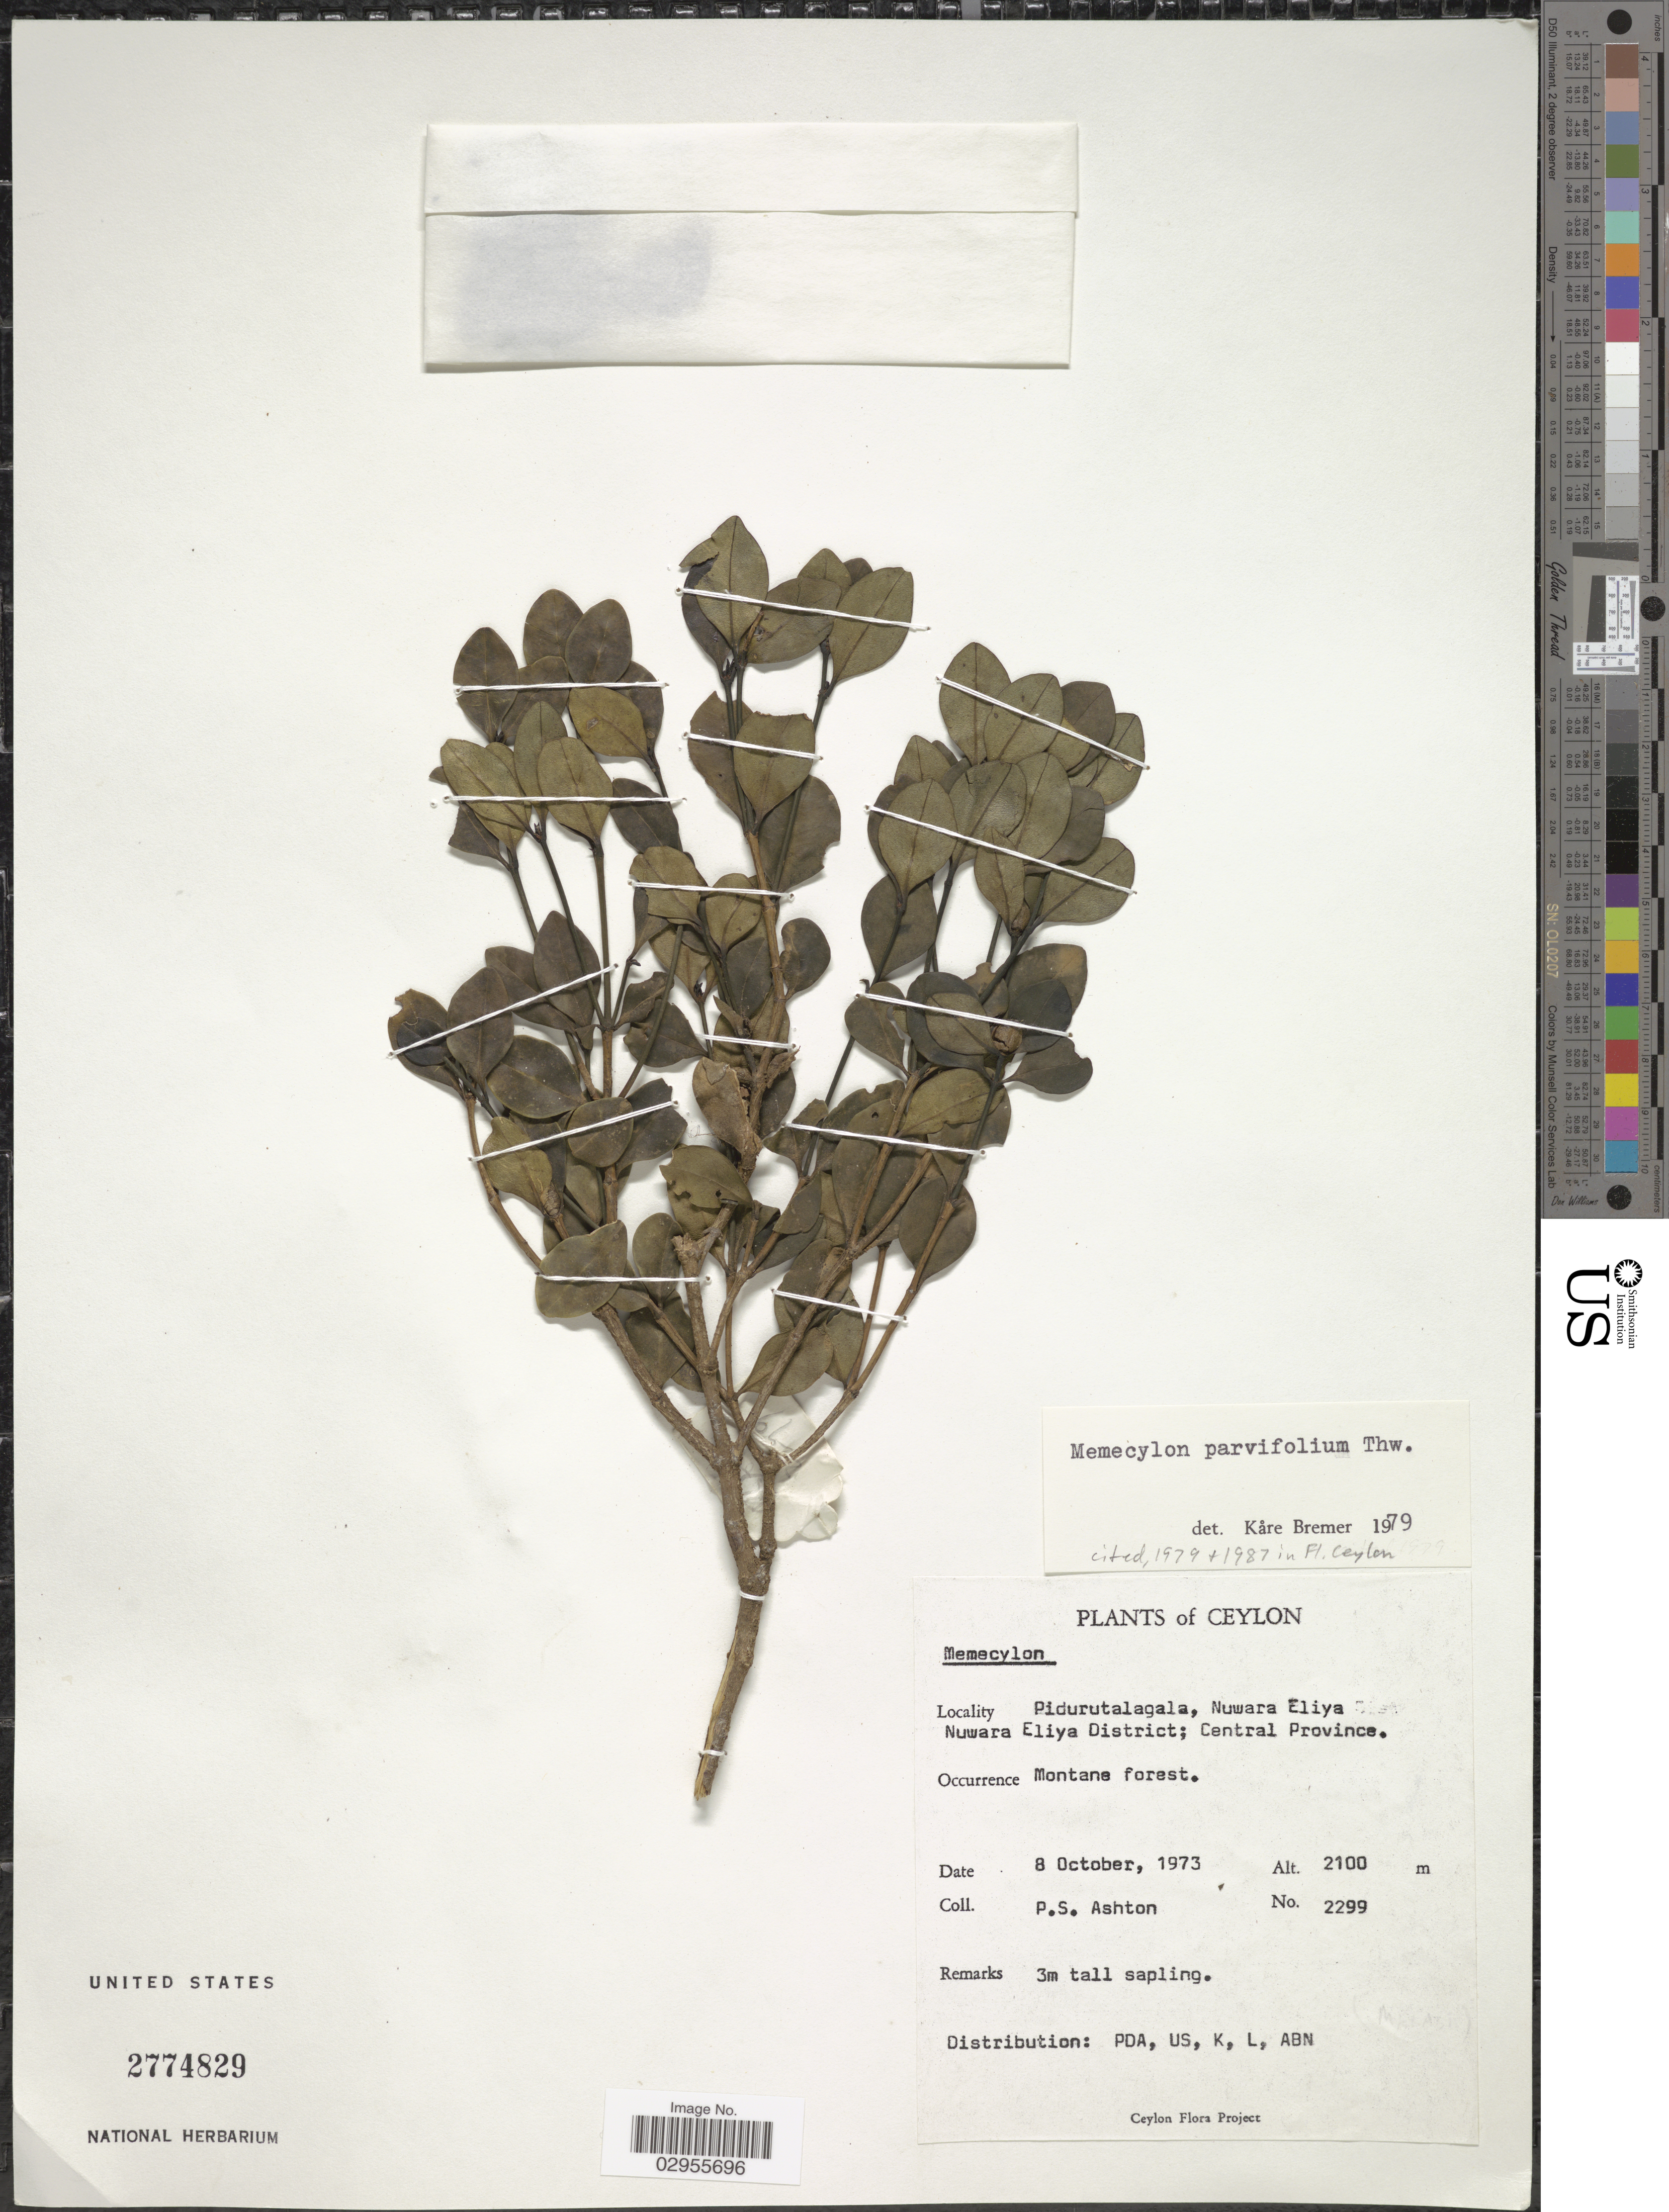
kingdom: Plantae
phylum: Tracheophyta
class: Magnoliopsida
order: Myrtales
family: Melastomataceae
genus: Memecylon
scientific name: Memecylon parviflorum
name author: Blanco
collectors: P. S. Ashton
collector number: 2299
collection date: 1973-10-08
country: Sri Lanka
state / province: Central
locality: Ceylon. Pidurutalagala, Nuwara Eliya, Nuwara Eliya District.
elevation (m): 2100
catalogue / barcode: US 2774829